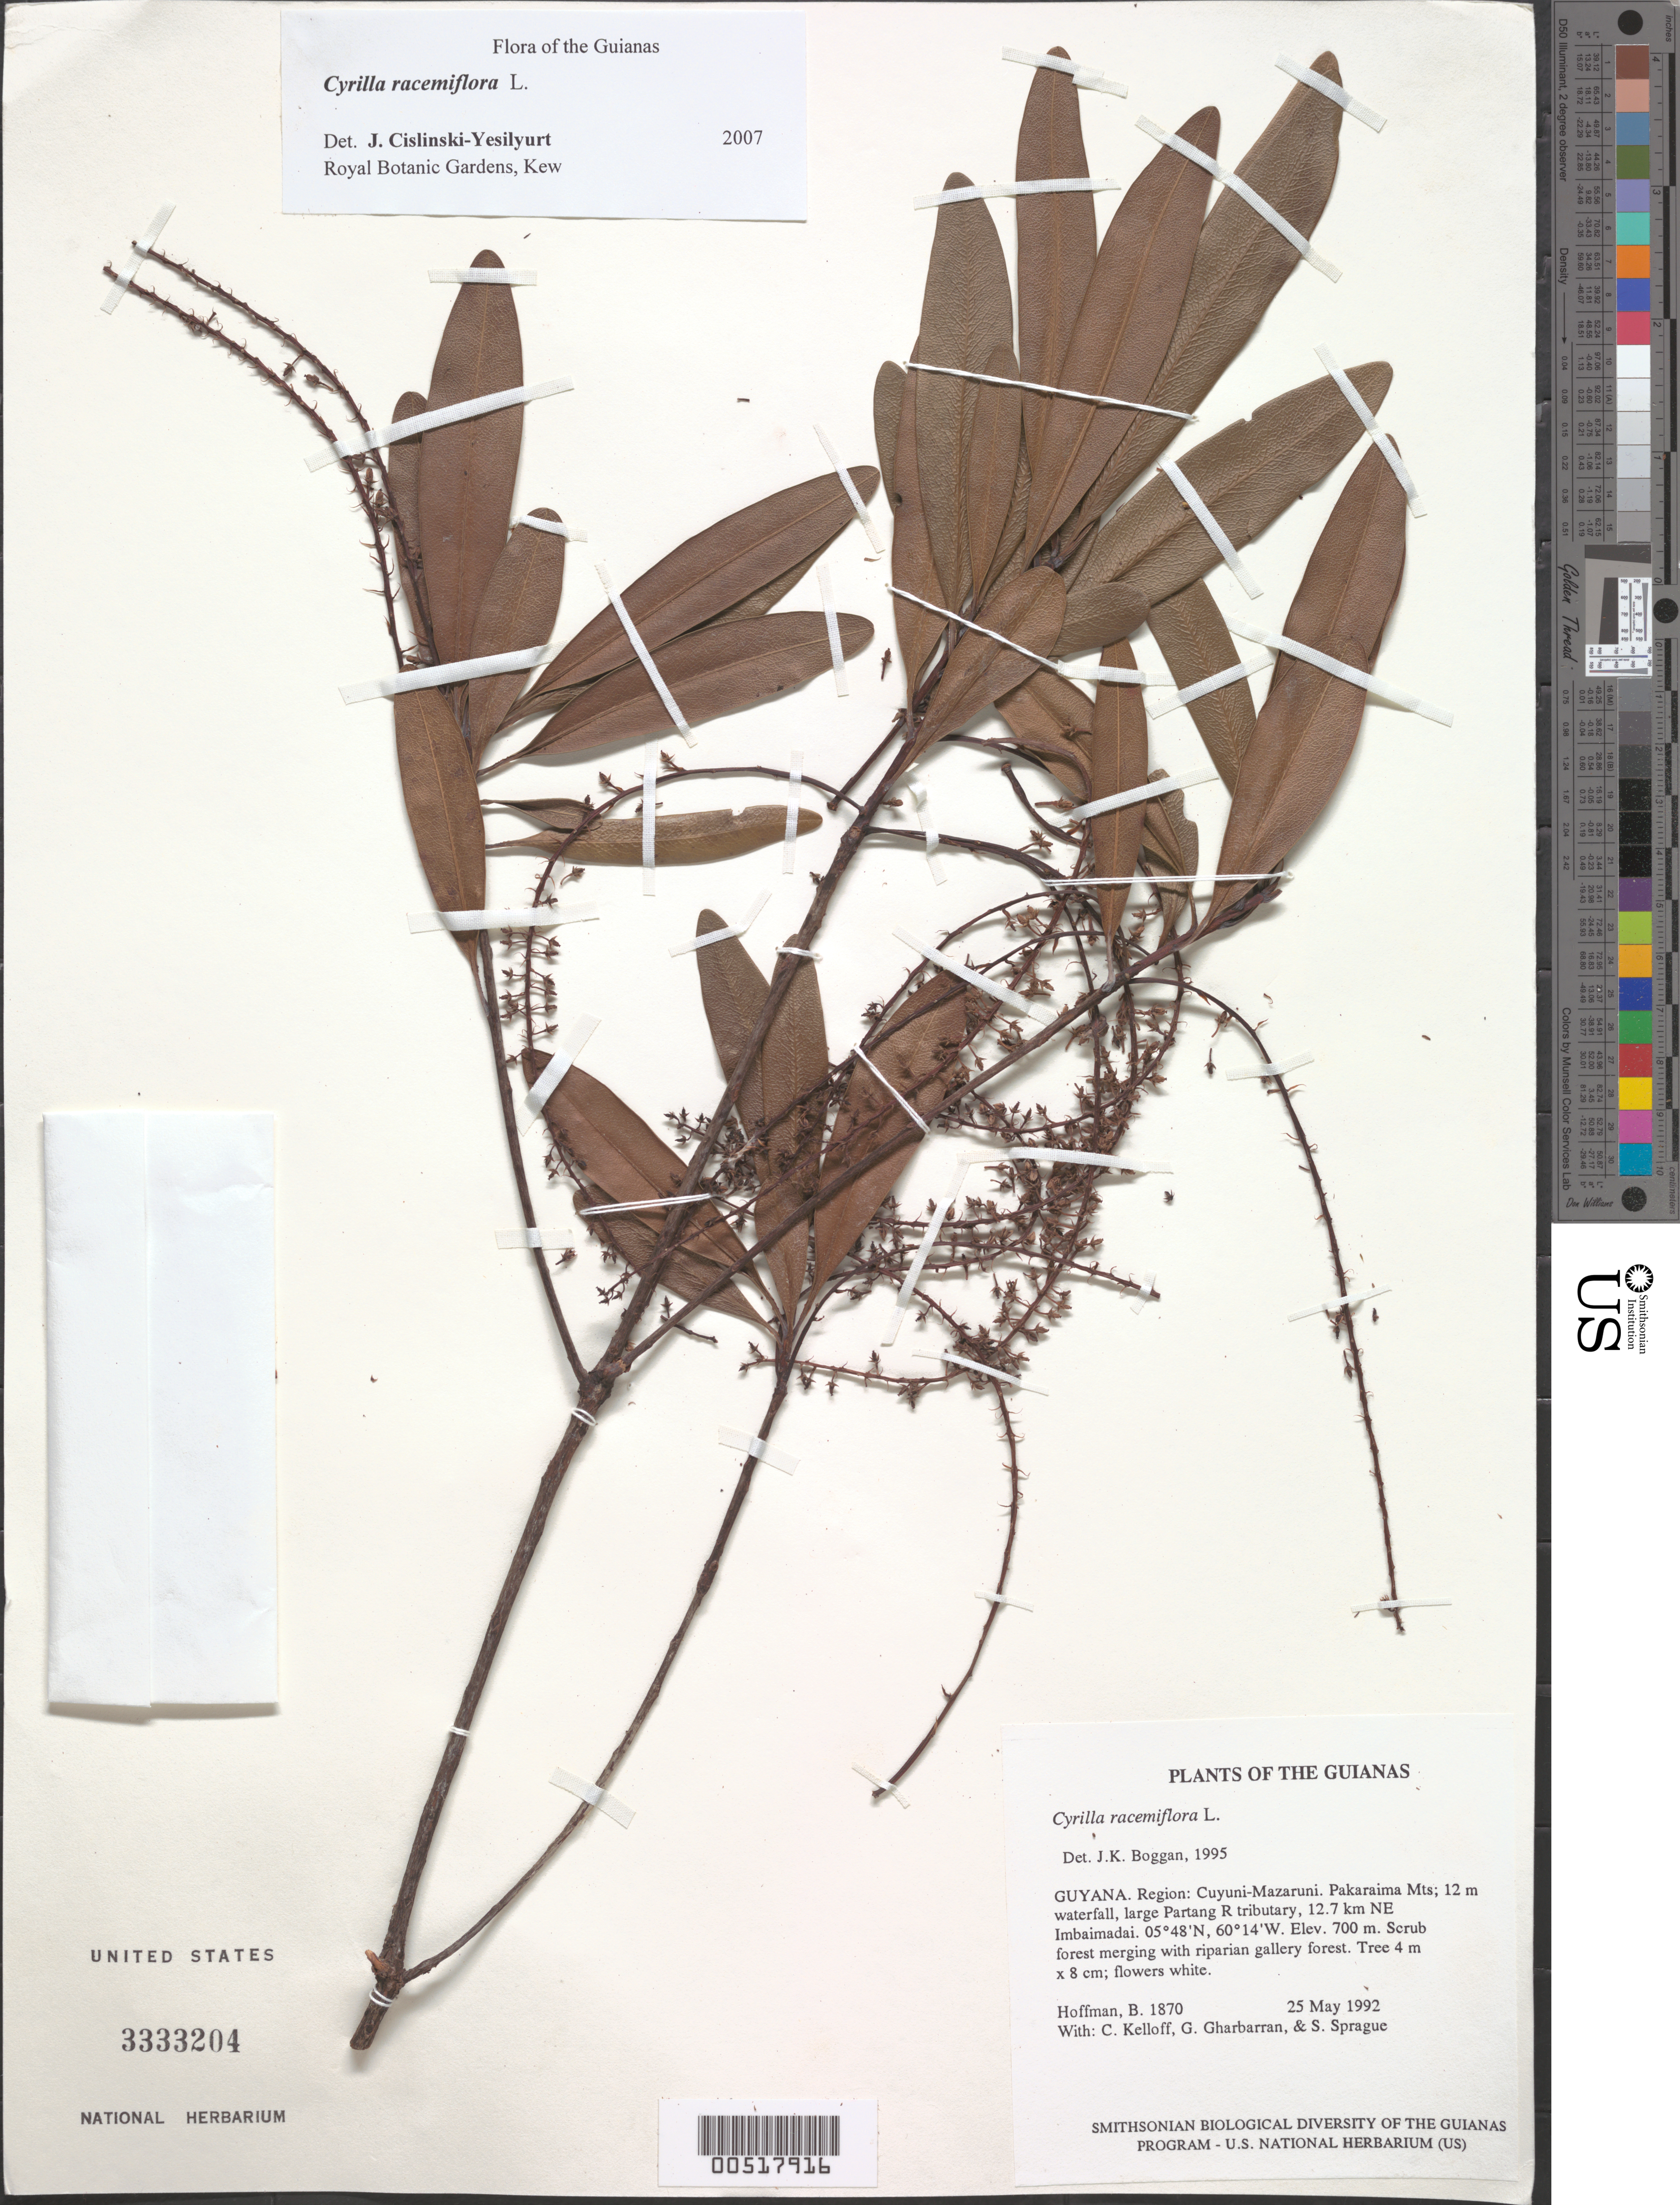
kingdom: Plantae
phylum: Tracheophyta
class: Magnoliopsida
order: Ericales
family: Cyrillaceae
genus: Cyrilla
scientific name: Cyrilla racemiflora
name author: L.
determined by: Yesilyurt, J. C.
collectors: B. Hoffman, C. L. Kelloff, G. Gharbarran & S. Sprague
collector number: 1870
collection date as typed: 25 May 1992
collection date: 1992-05-25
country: Guyana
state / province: Cuyuni-Mazaruni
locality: Pakaraima Mts; 12 m waterfall, large Partang River tributary, 12.7 km NE of Imbaimadai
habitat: Scrub forest merging with riparian gallery forest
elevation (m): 700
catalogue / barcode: US 3333204